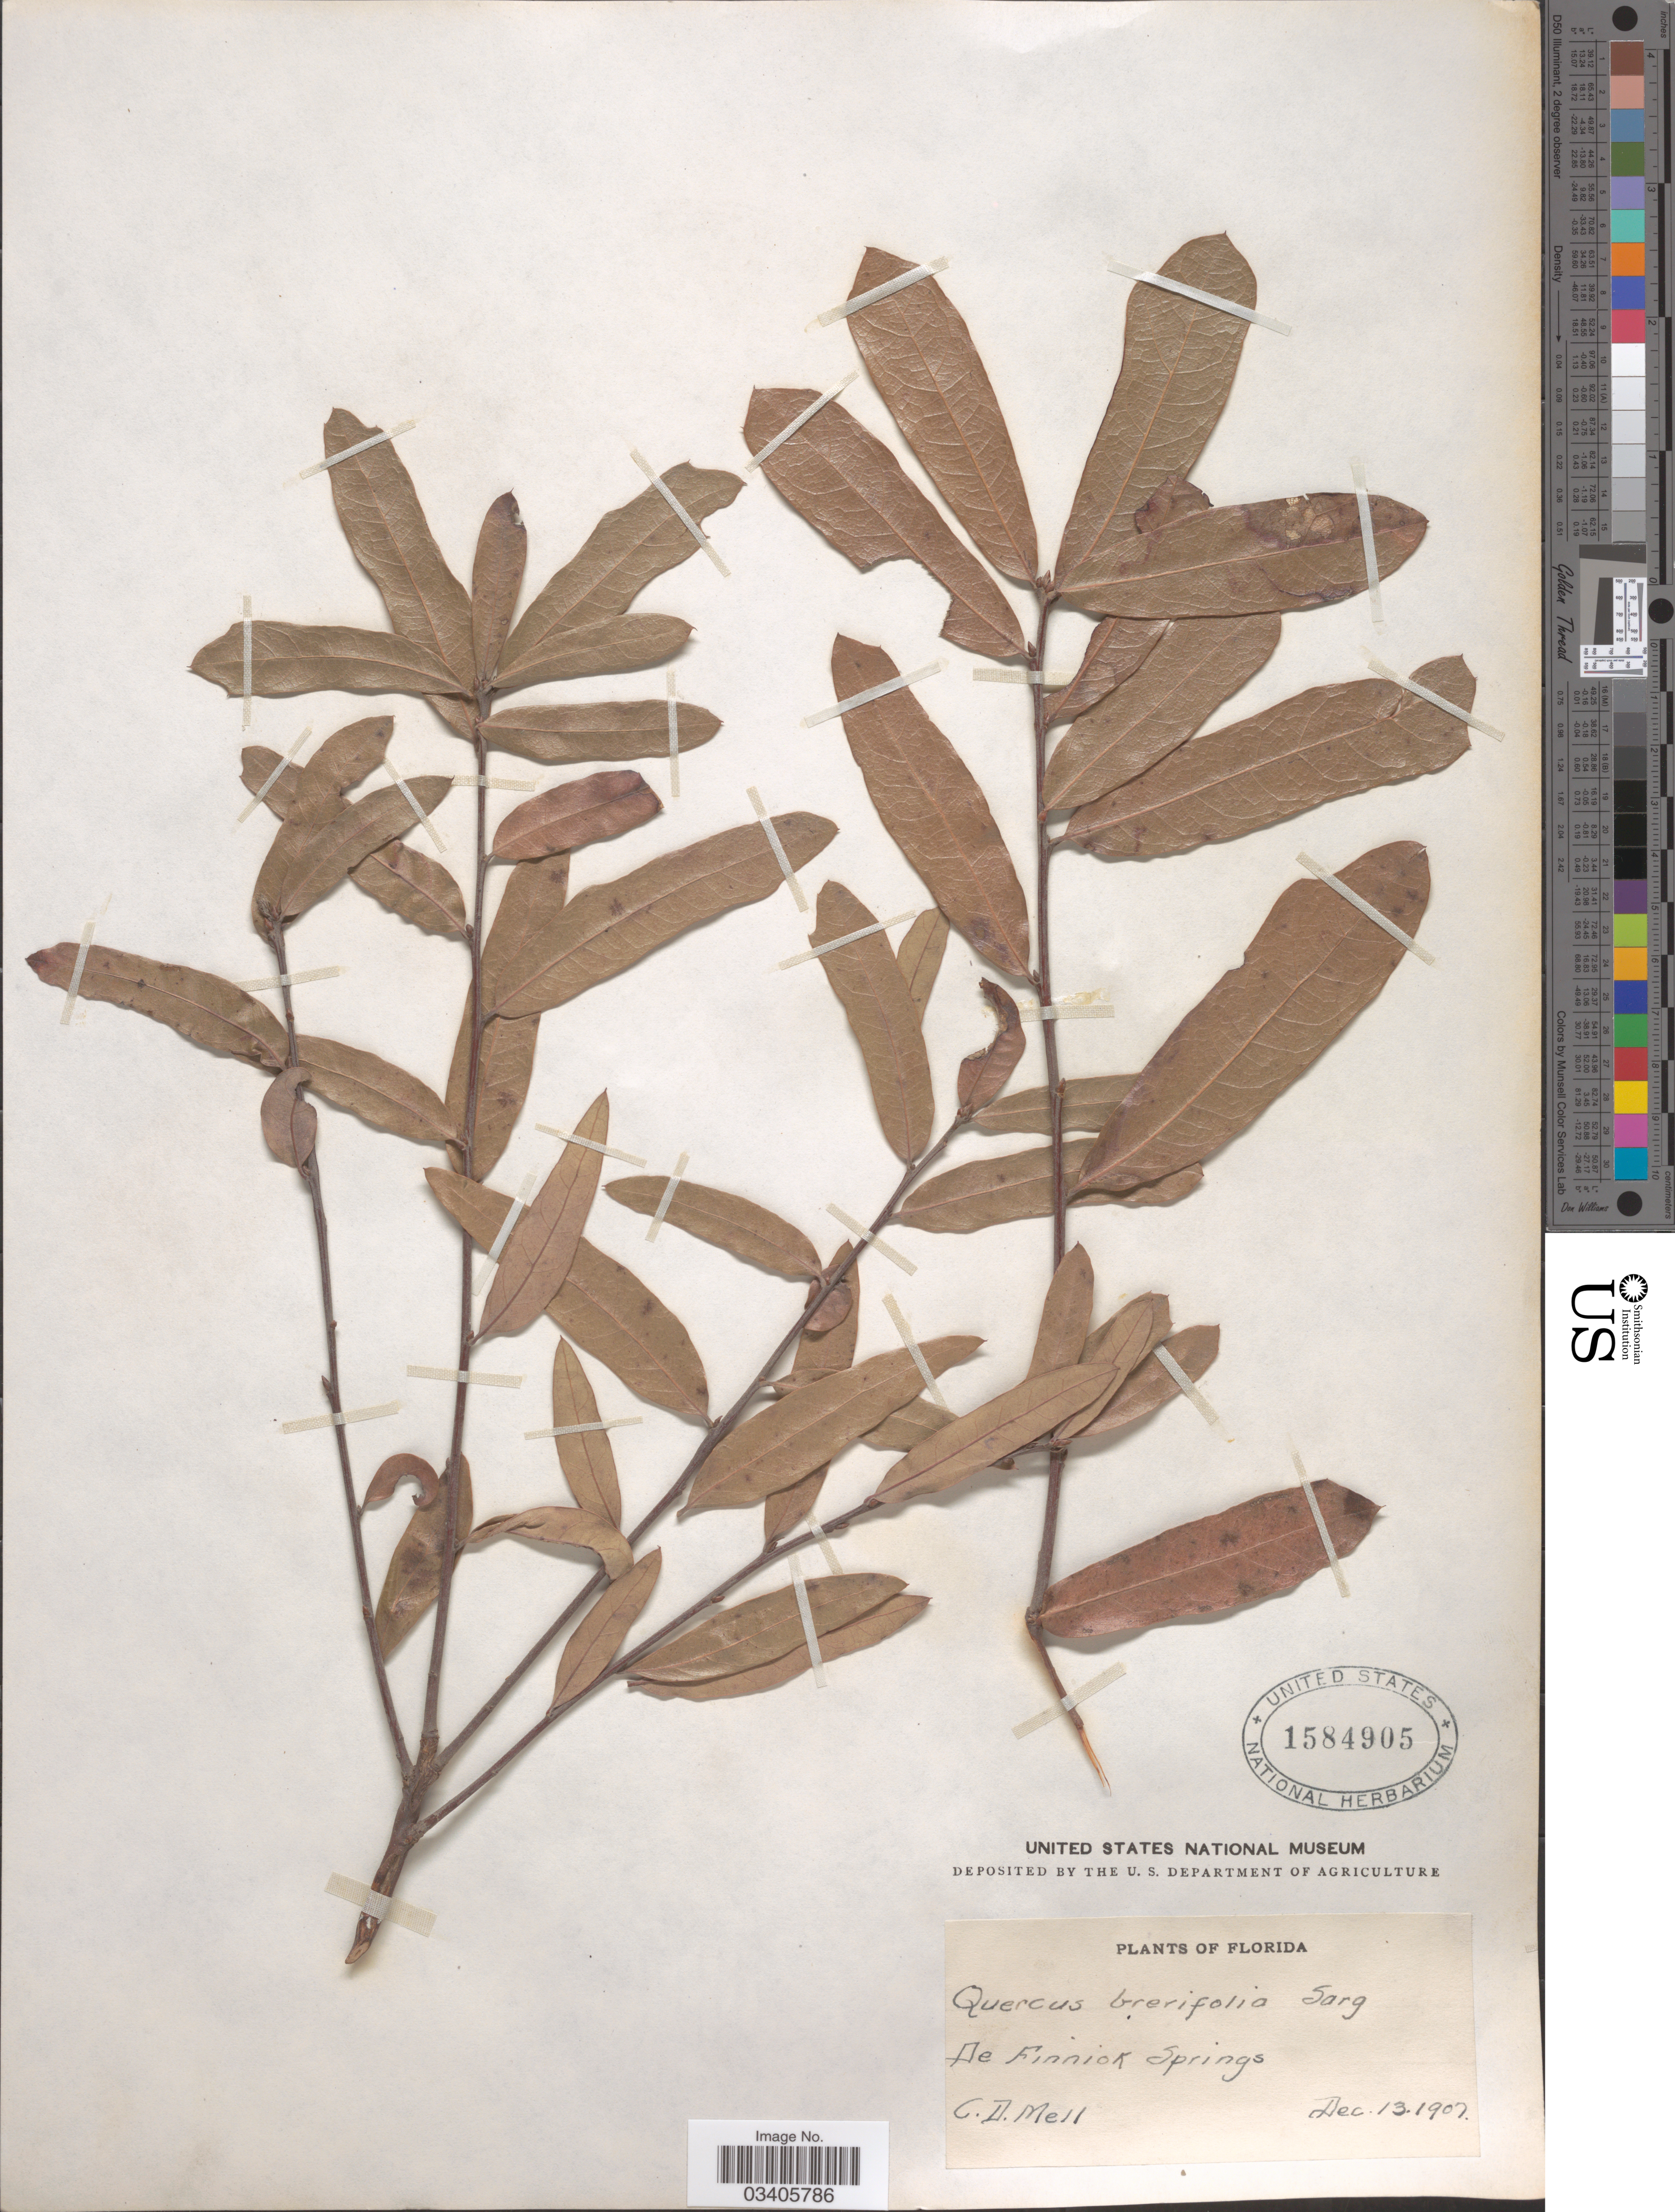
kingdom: Plantae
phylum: Tracheophyta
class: Magnoliopsida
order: Fagales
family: Fagaceae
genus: Quercus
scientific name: Quercus incana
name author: W. Bartram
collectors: C. D. Mell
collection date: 1907-12-13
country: United States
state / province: Florida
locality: De Finnick Springs.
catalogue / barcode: US 1584905